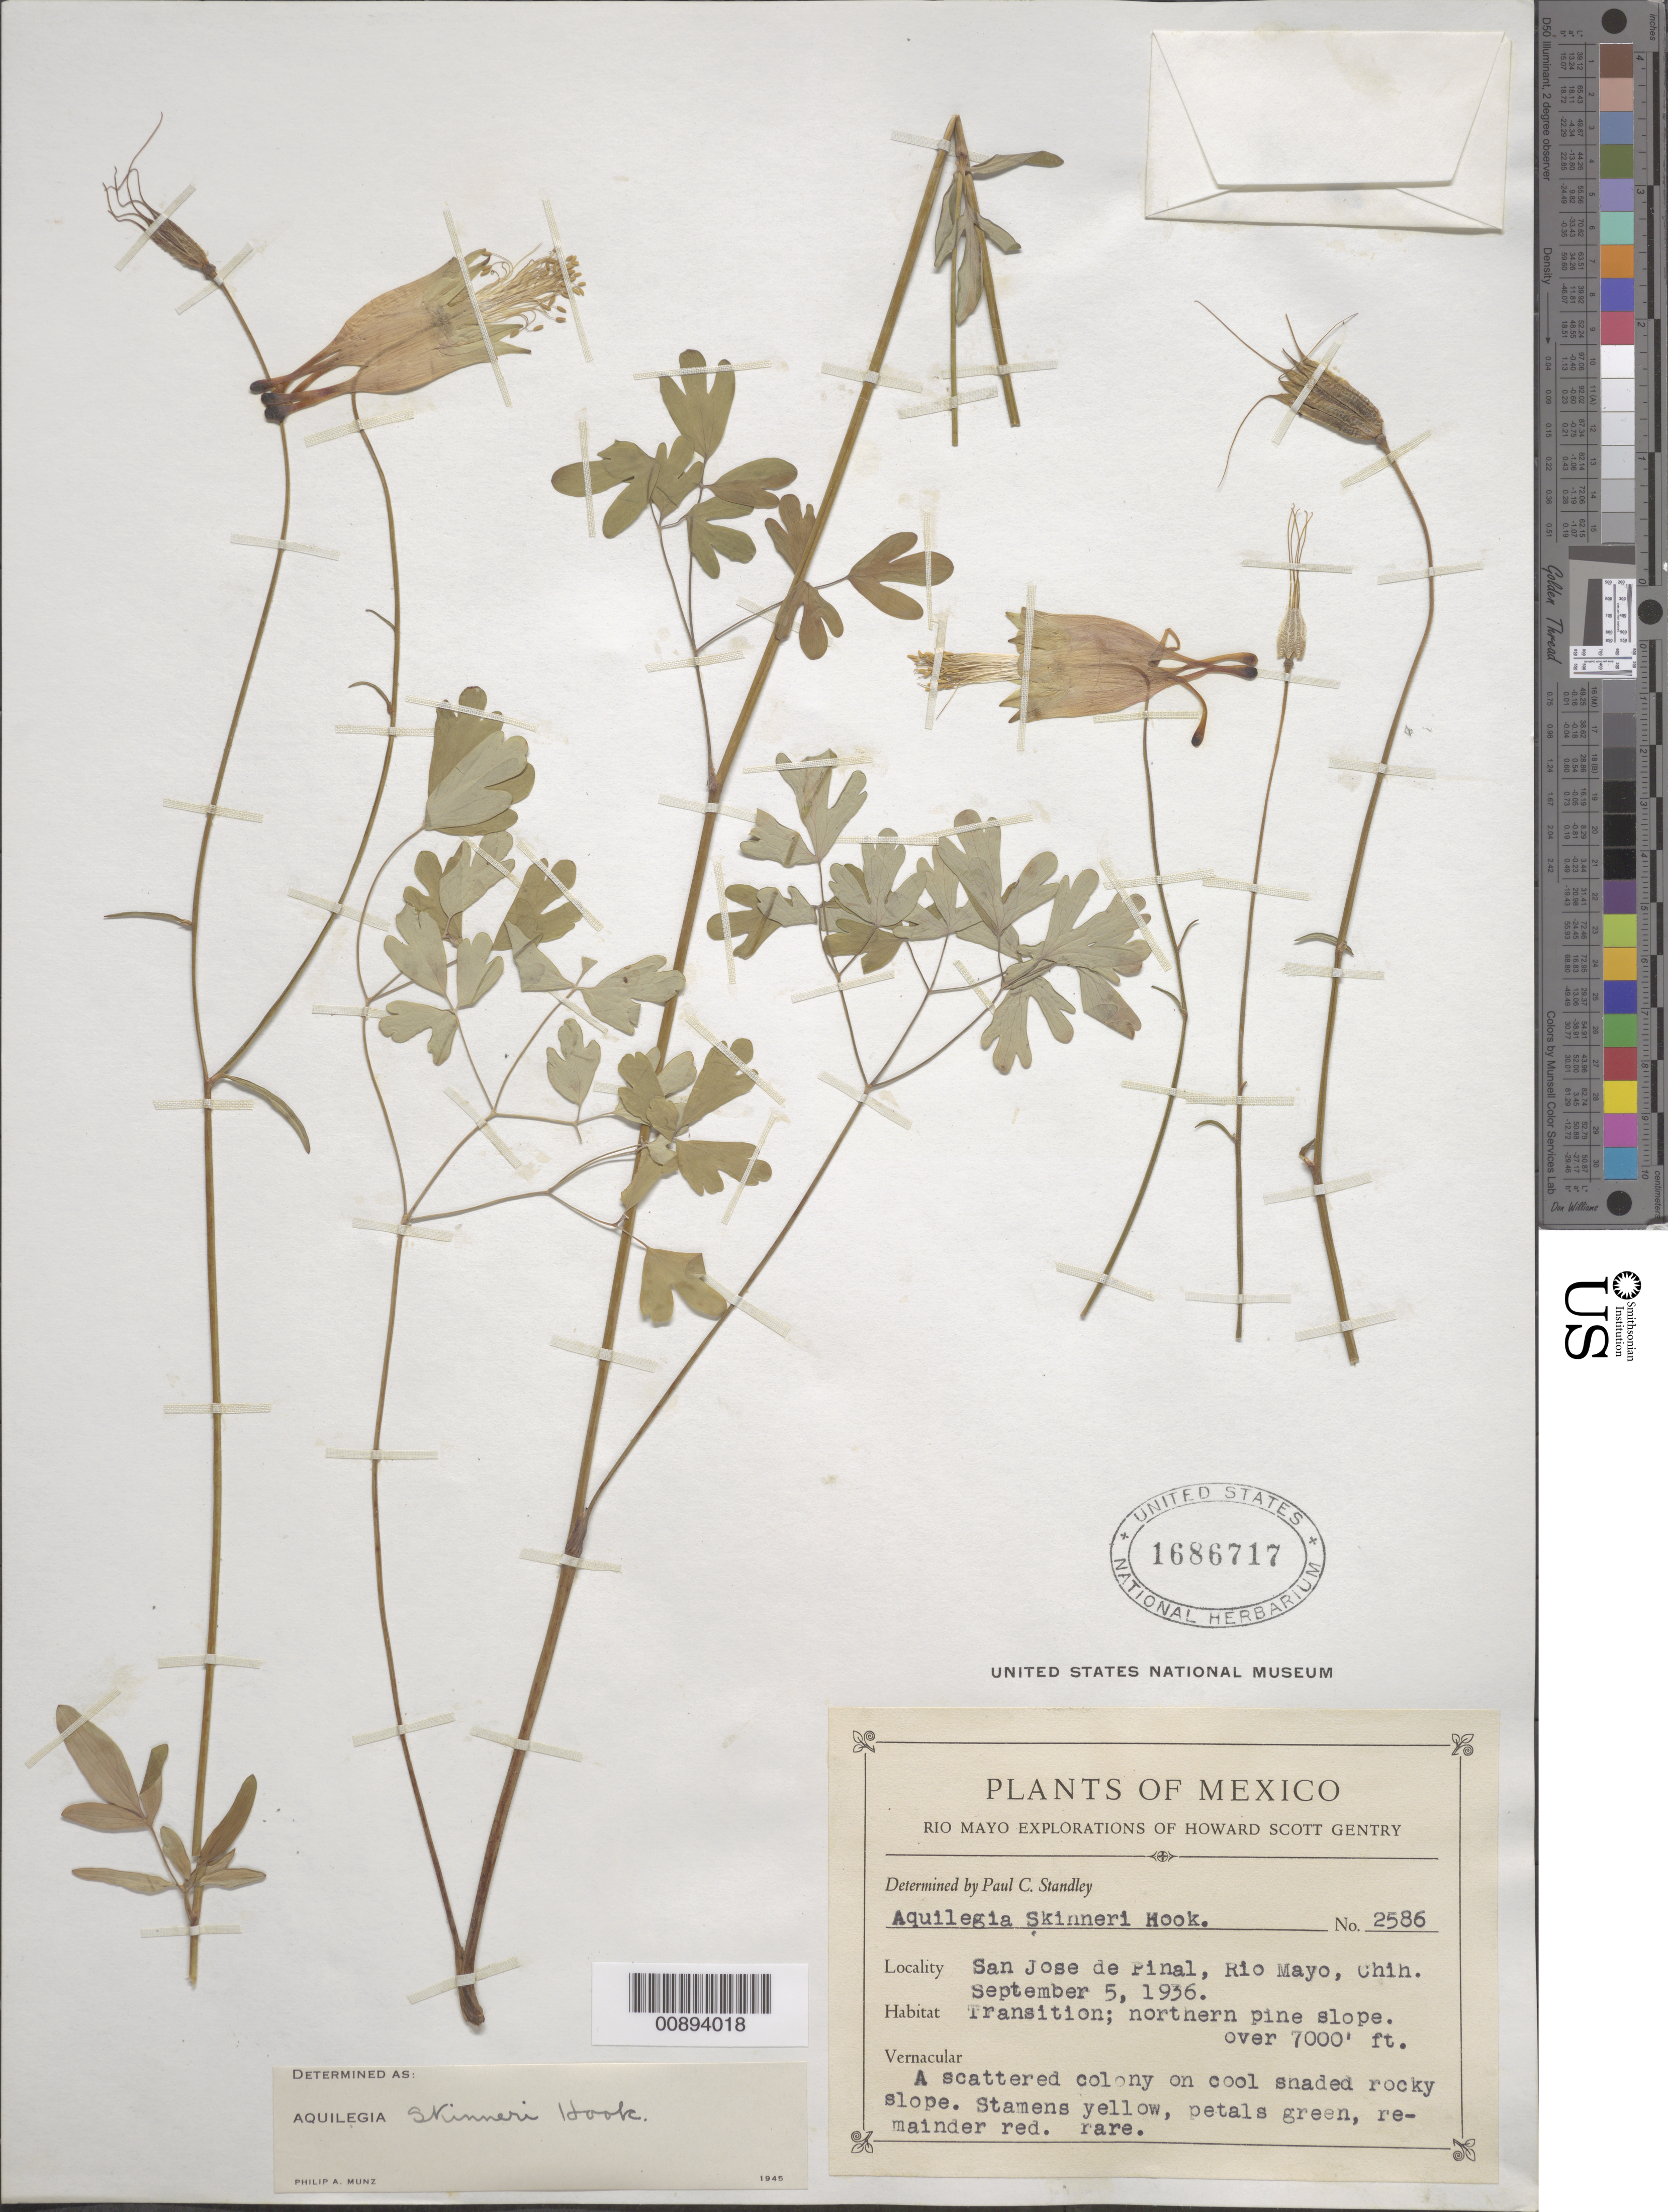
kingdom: Plantae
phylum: Tracheophyta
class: Magnoliopsida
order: Ranunculales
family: Ranunculaceae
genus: Aquilegia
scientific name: Aquilegia skinneri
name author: Hook. f.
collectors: H. S. Gentry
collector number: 2586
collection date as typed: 05 Sep 1936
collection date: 1936-09-05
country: Mexico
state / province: Chihuahua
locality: San José del Pinal, Río Mayo, Chihuahua.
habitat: Transition; northern pine slope. A scattered colony on cool shaded rocky slope.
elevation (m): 2134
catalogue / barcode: US 1686717